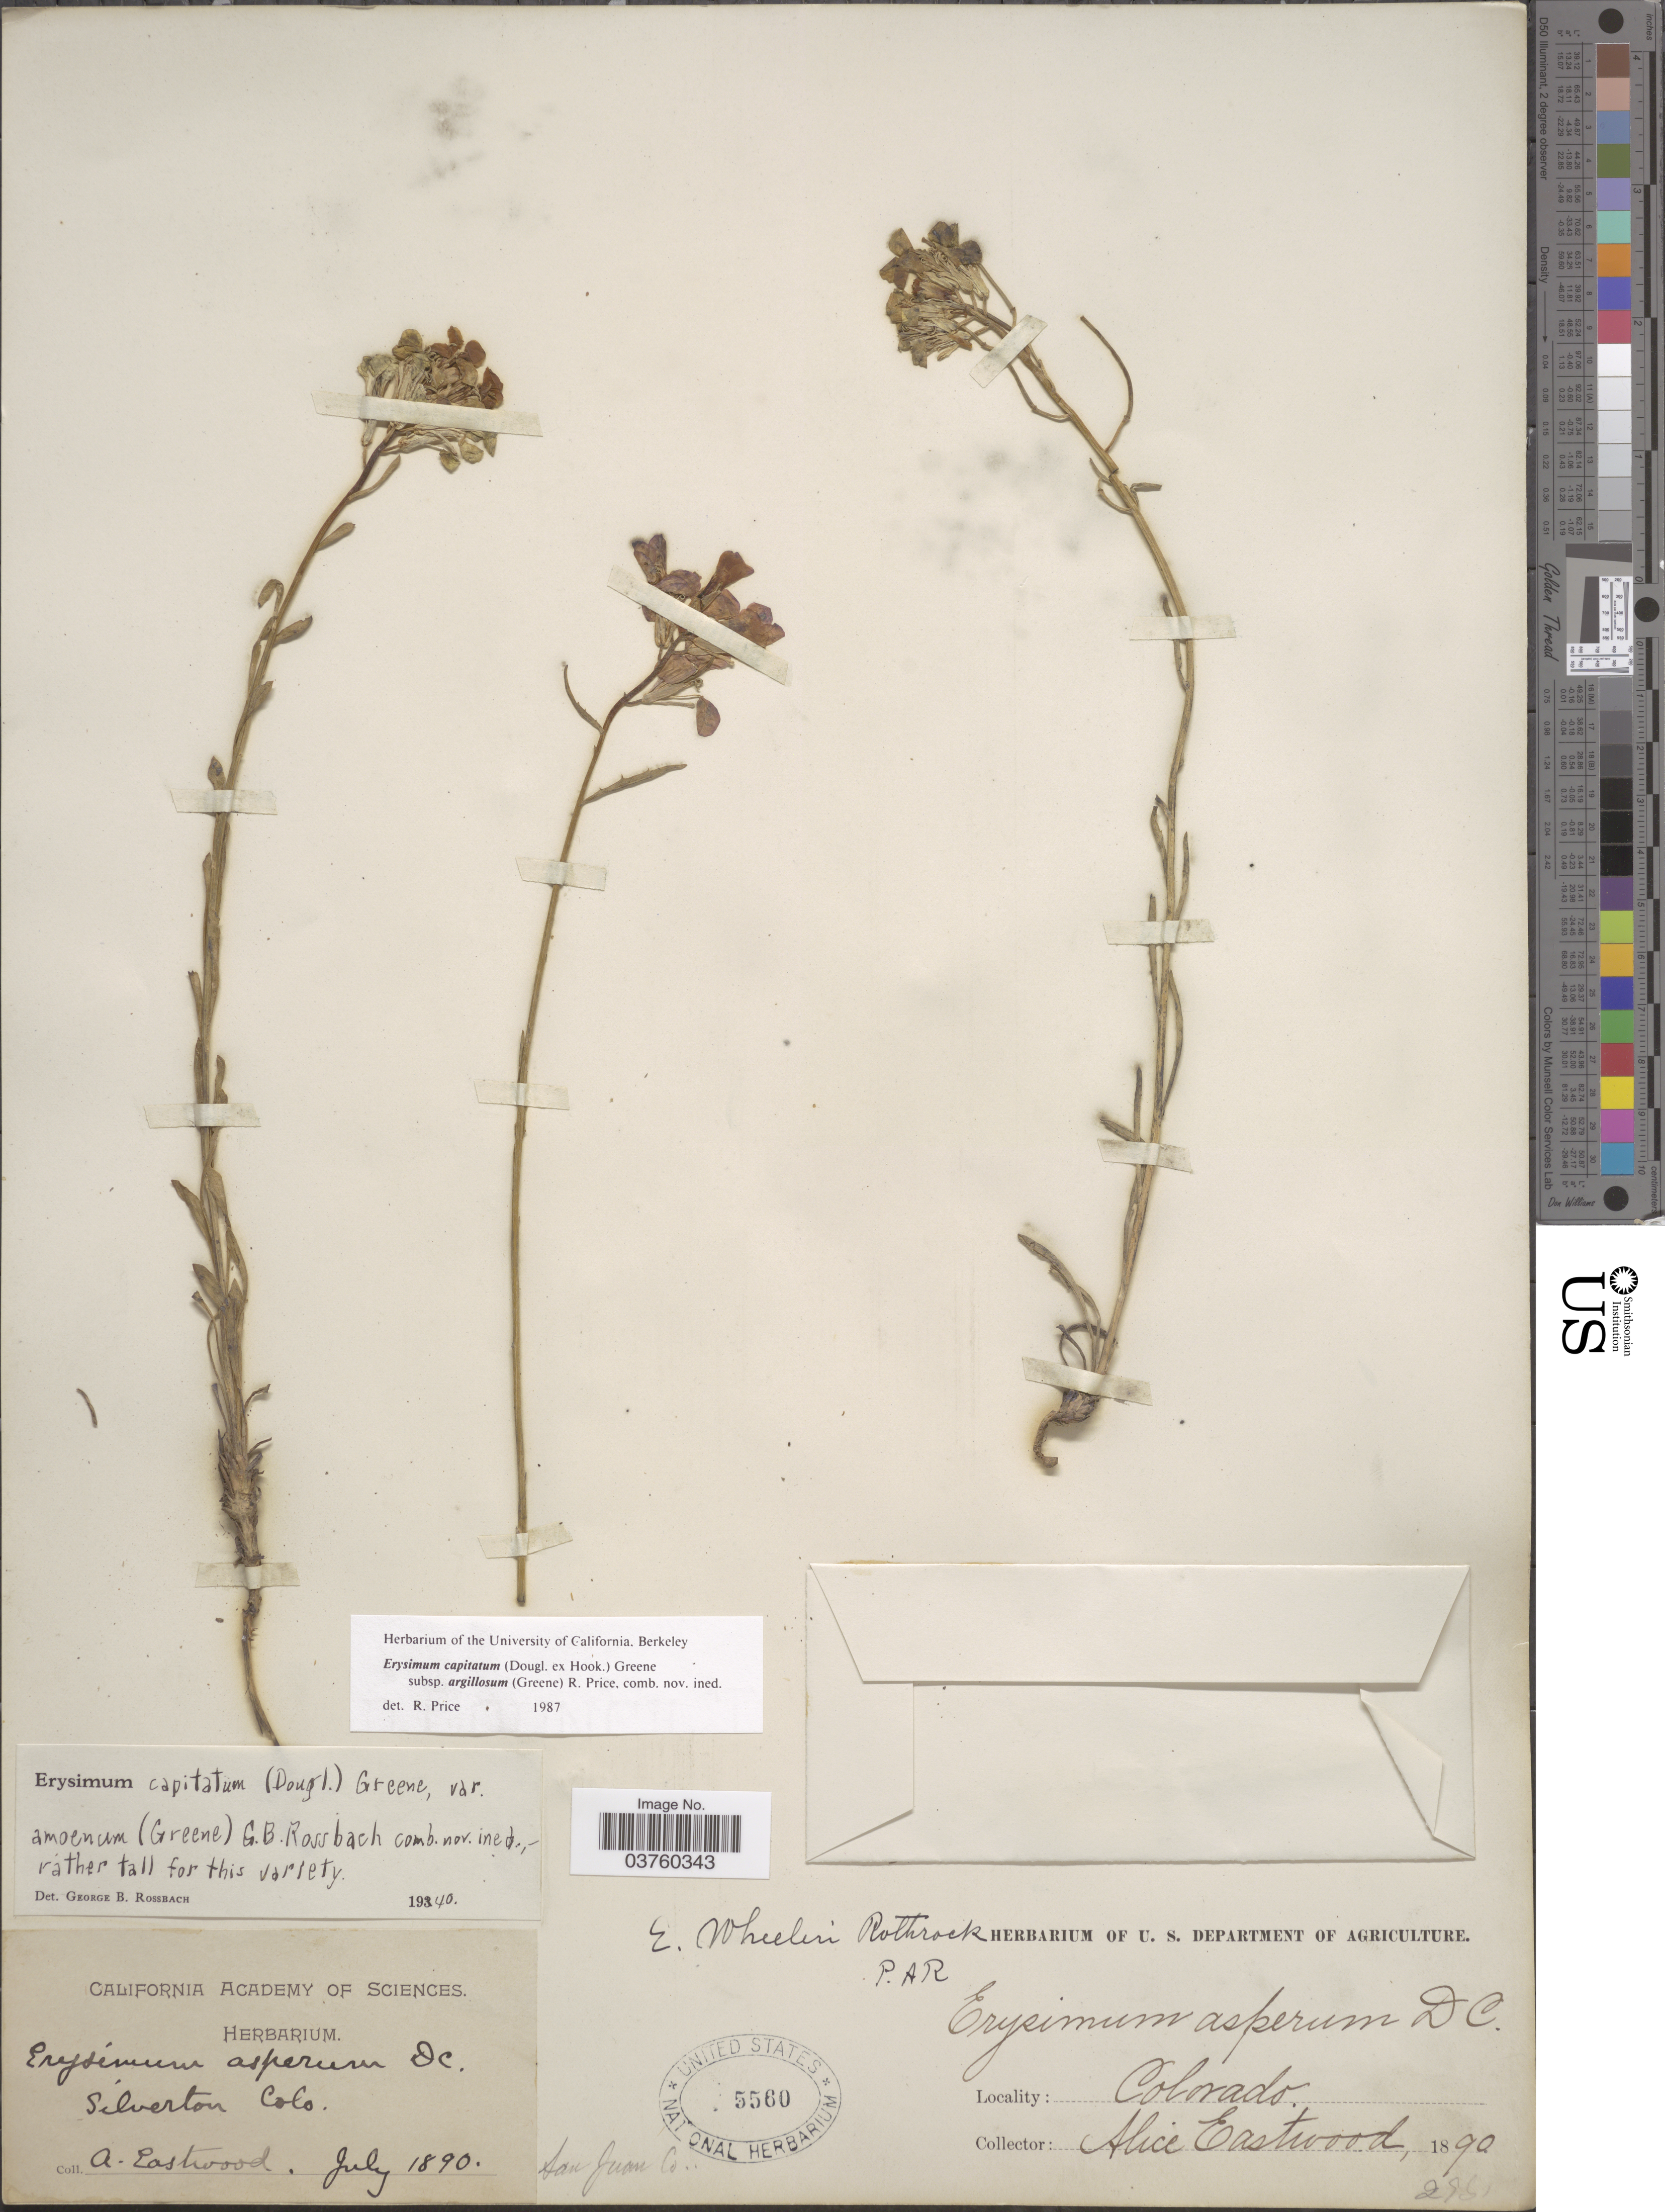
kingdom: Plantae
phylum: Tracheophyta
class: Magnoliopsida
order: Brassicales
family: Brassicaceae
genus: Erysimum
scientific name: Erysimum capitatum var. argillosum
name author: (Greene) R.J. Davis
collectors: A. Eastwood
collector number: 2951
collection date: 1890-07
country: United States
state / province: Colorado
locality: Silverton. San Juan Co.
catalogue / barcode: US 5560